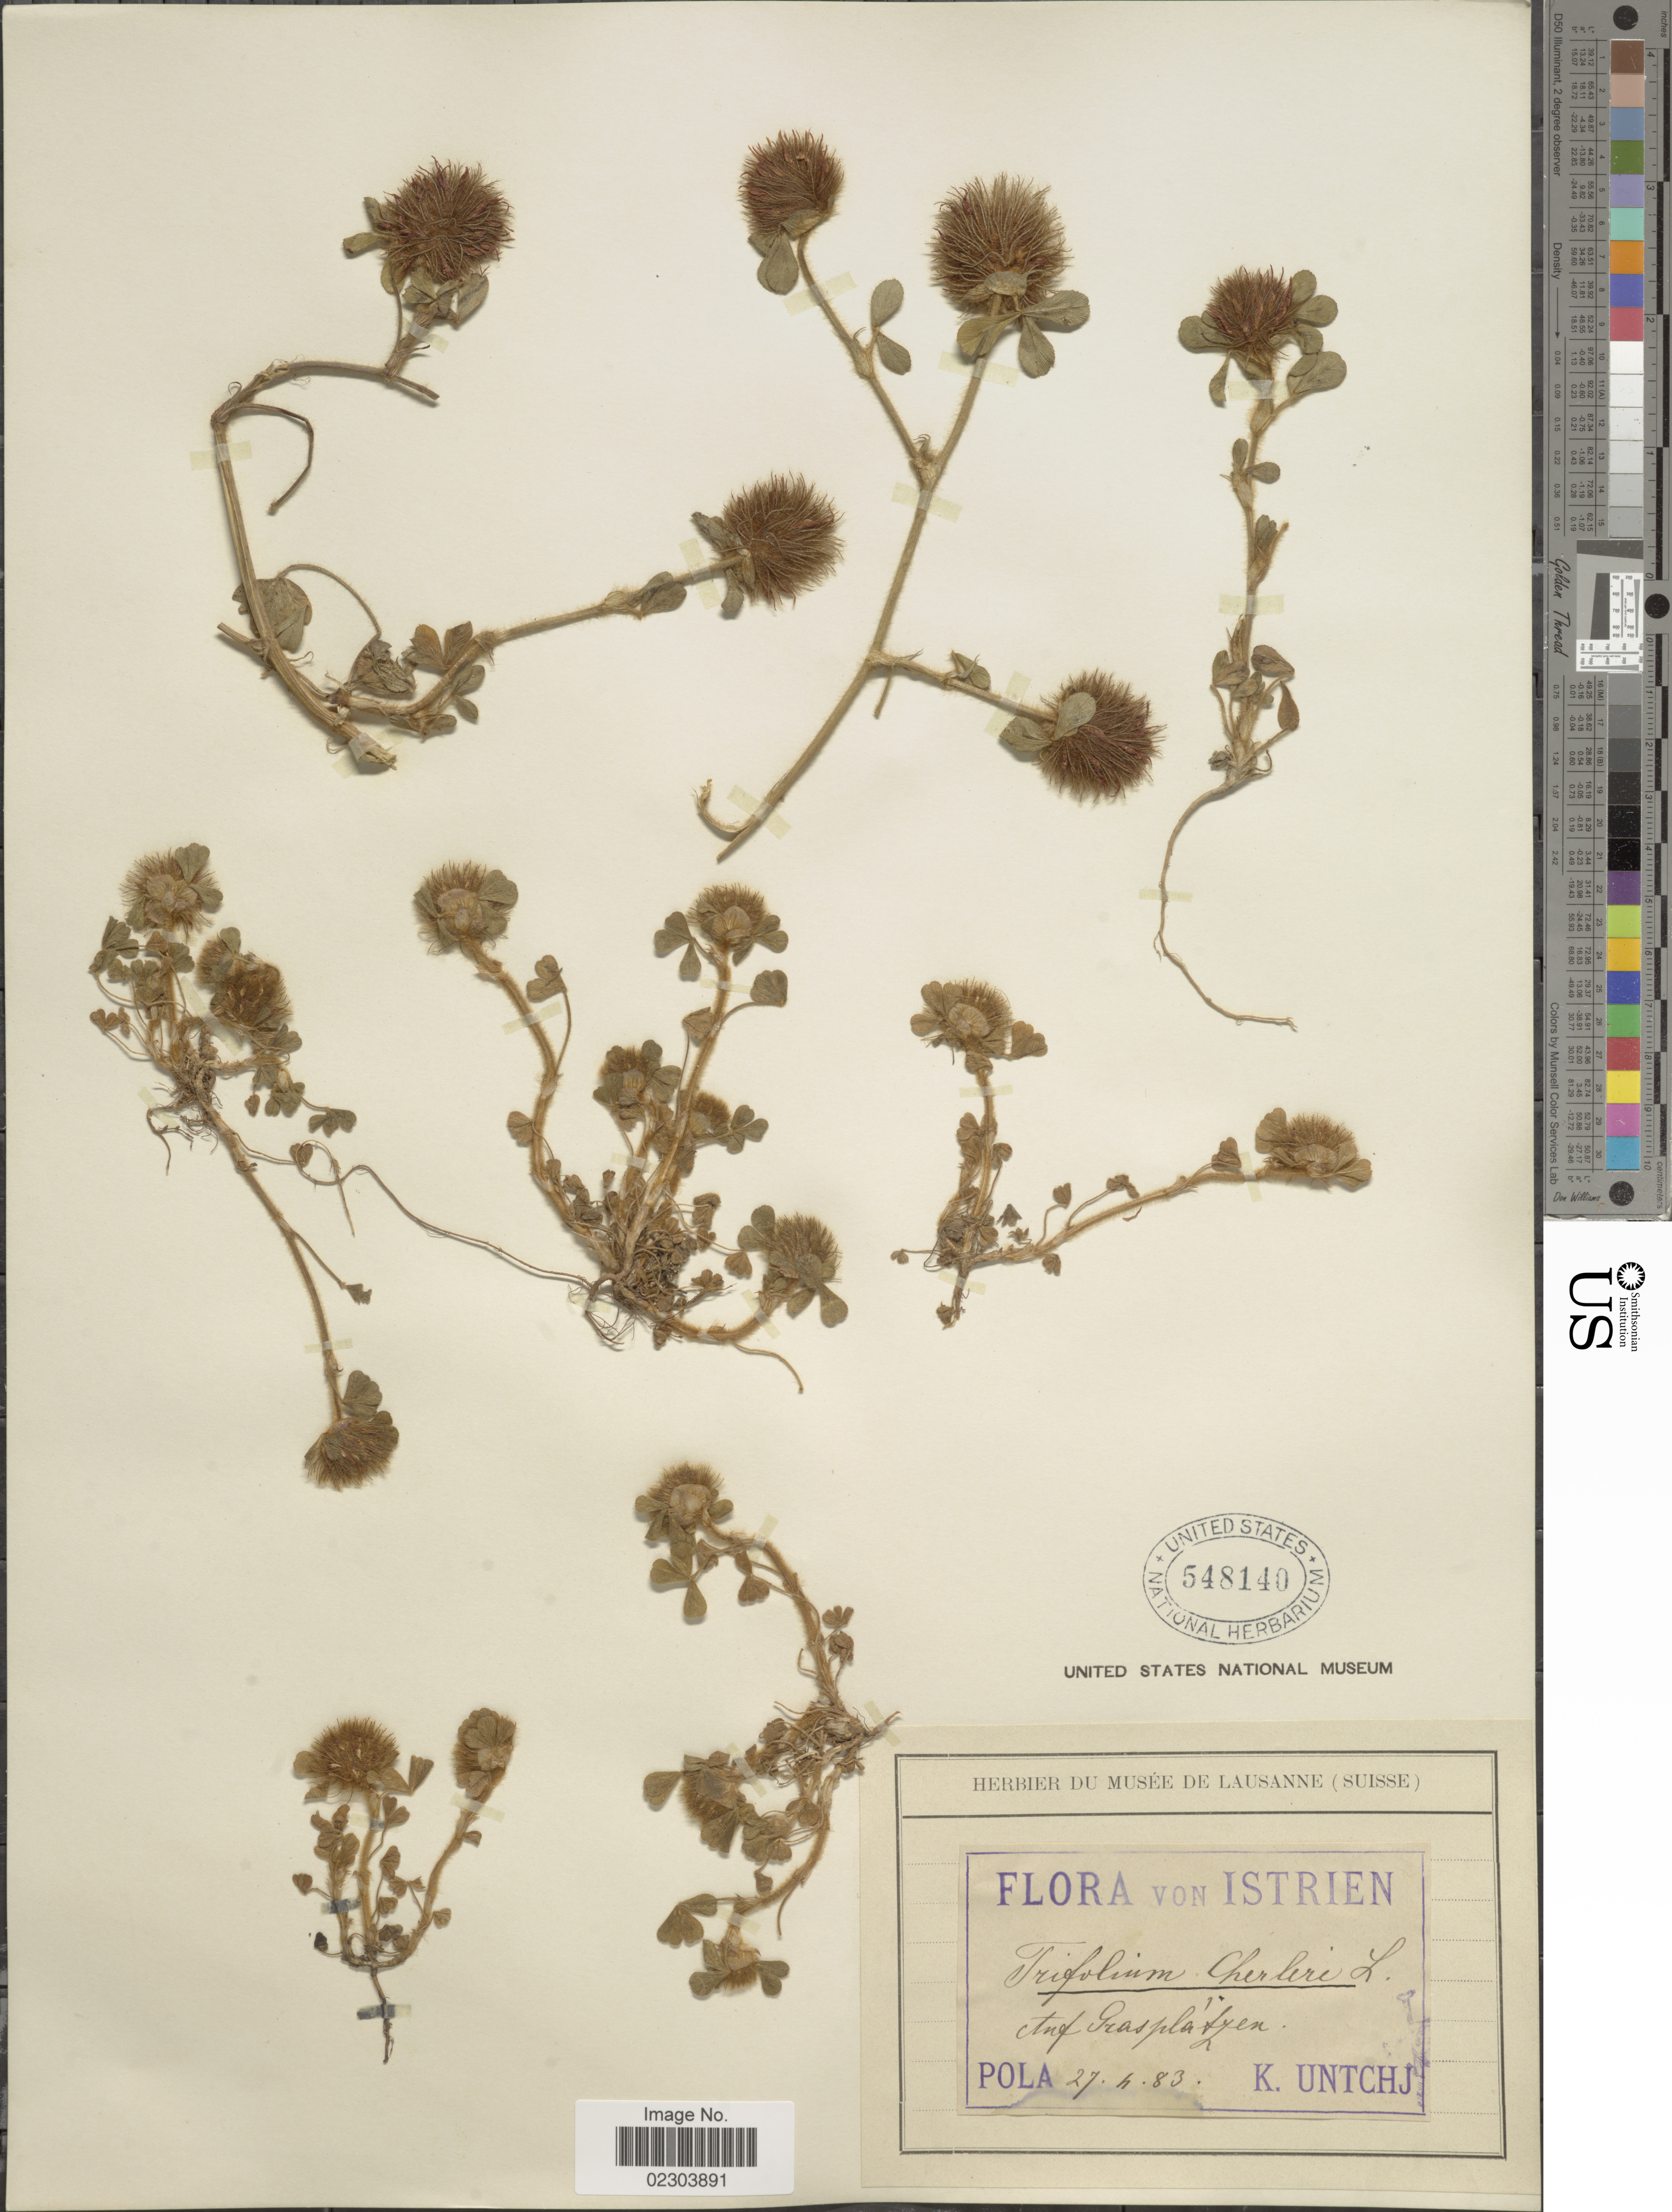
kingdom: Plantae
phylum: Tracheophyta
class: Magnoliopsida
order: Fabales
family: Fabaceae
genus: Trifolium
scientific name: Trifolium cherleri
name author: L.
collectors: K. Untchj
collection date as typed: Transcribed d/m/y: 27/4/83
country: Croatia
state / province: Istria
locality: Istrien, An Grasplatzen, Pola [unsure placement] [interpreted]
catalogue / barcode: US 548140